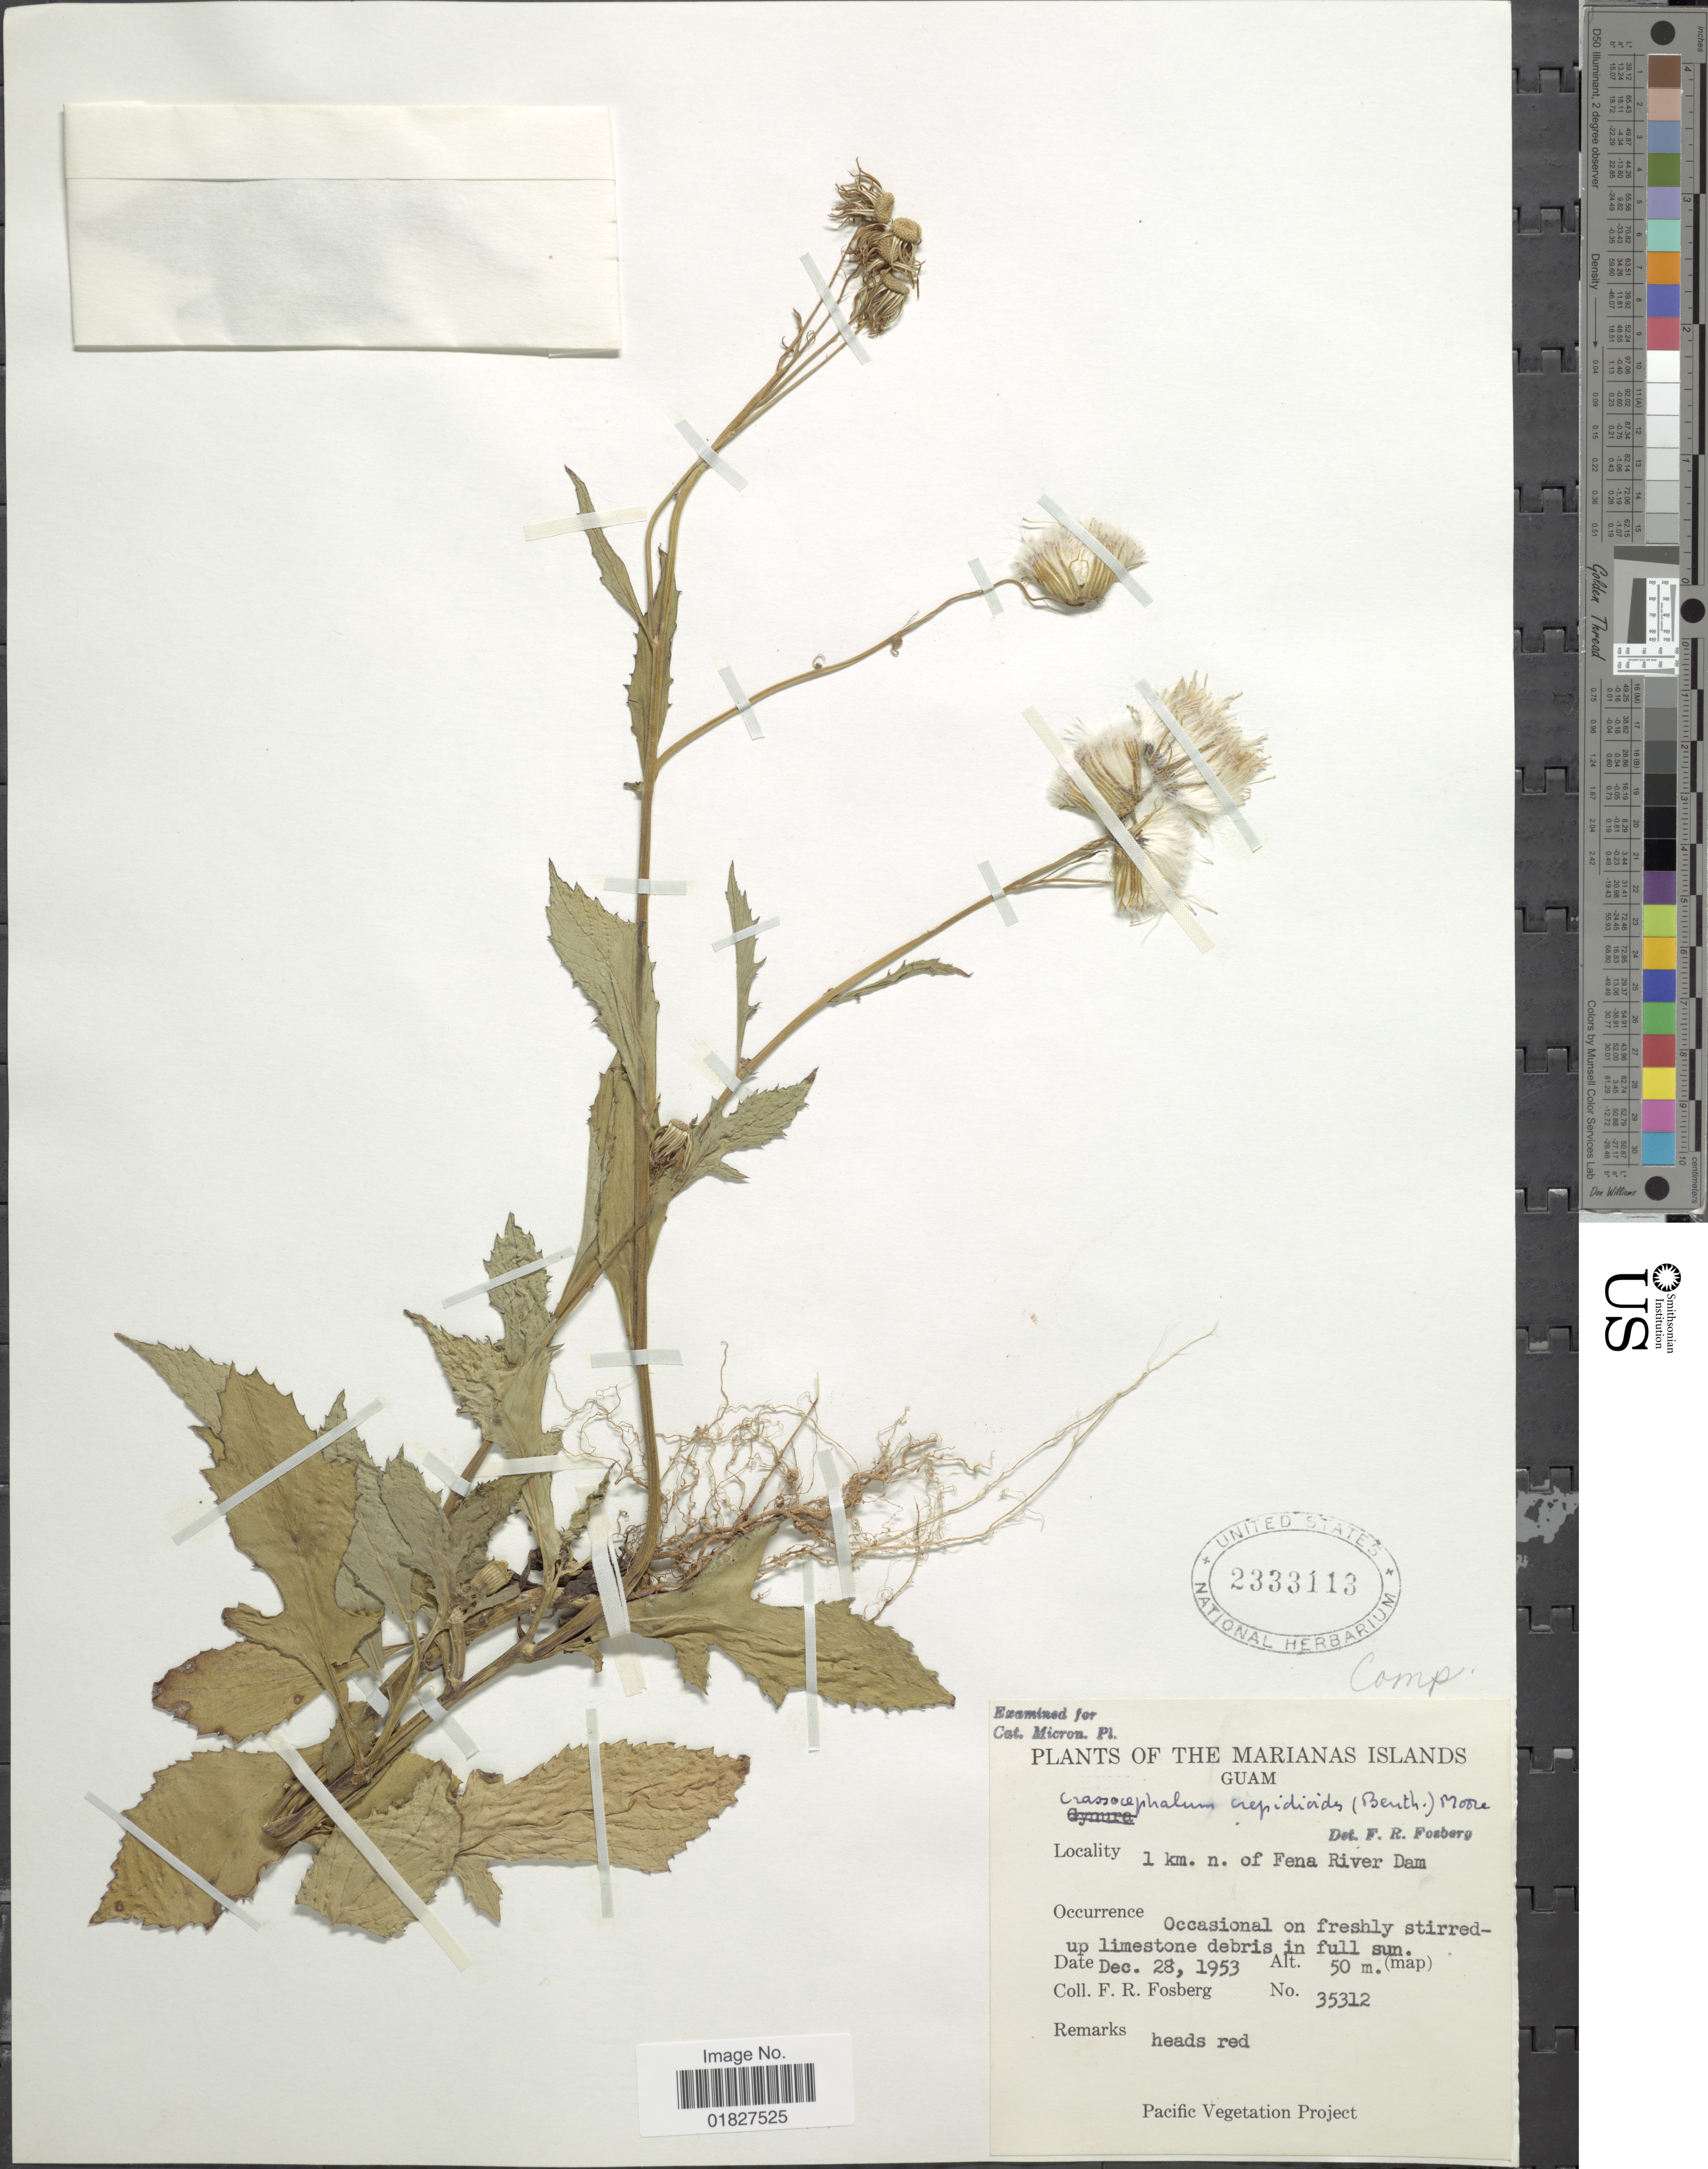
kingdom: Plantae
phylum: Tracheophyta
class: Magnoliopsida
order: Asterales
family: Asteraceae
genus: Crassocephalum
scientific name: Crassocephalum crepidioides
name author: (Benth.) S. Moore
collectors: F. R. Fosberg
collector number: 35312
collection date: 1953-12-28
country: Guam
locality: Marianas Islands, 1 km n. of Fena River Dam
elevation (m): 50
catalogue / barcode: US 2333113